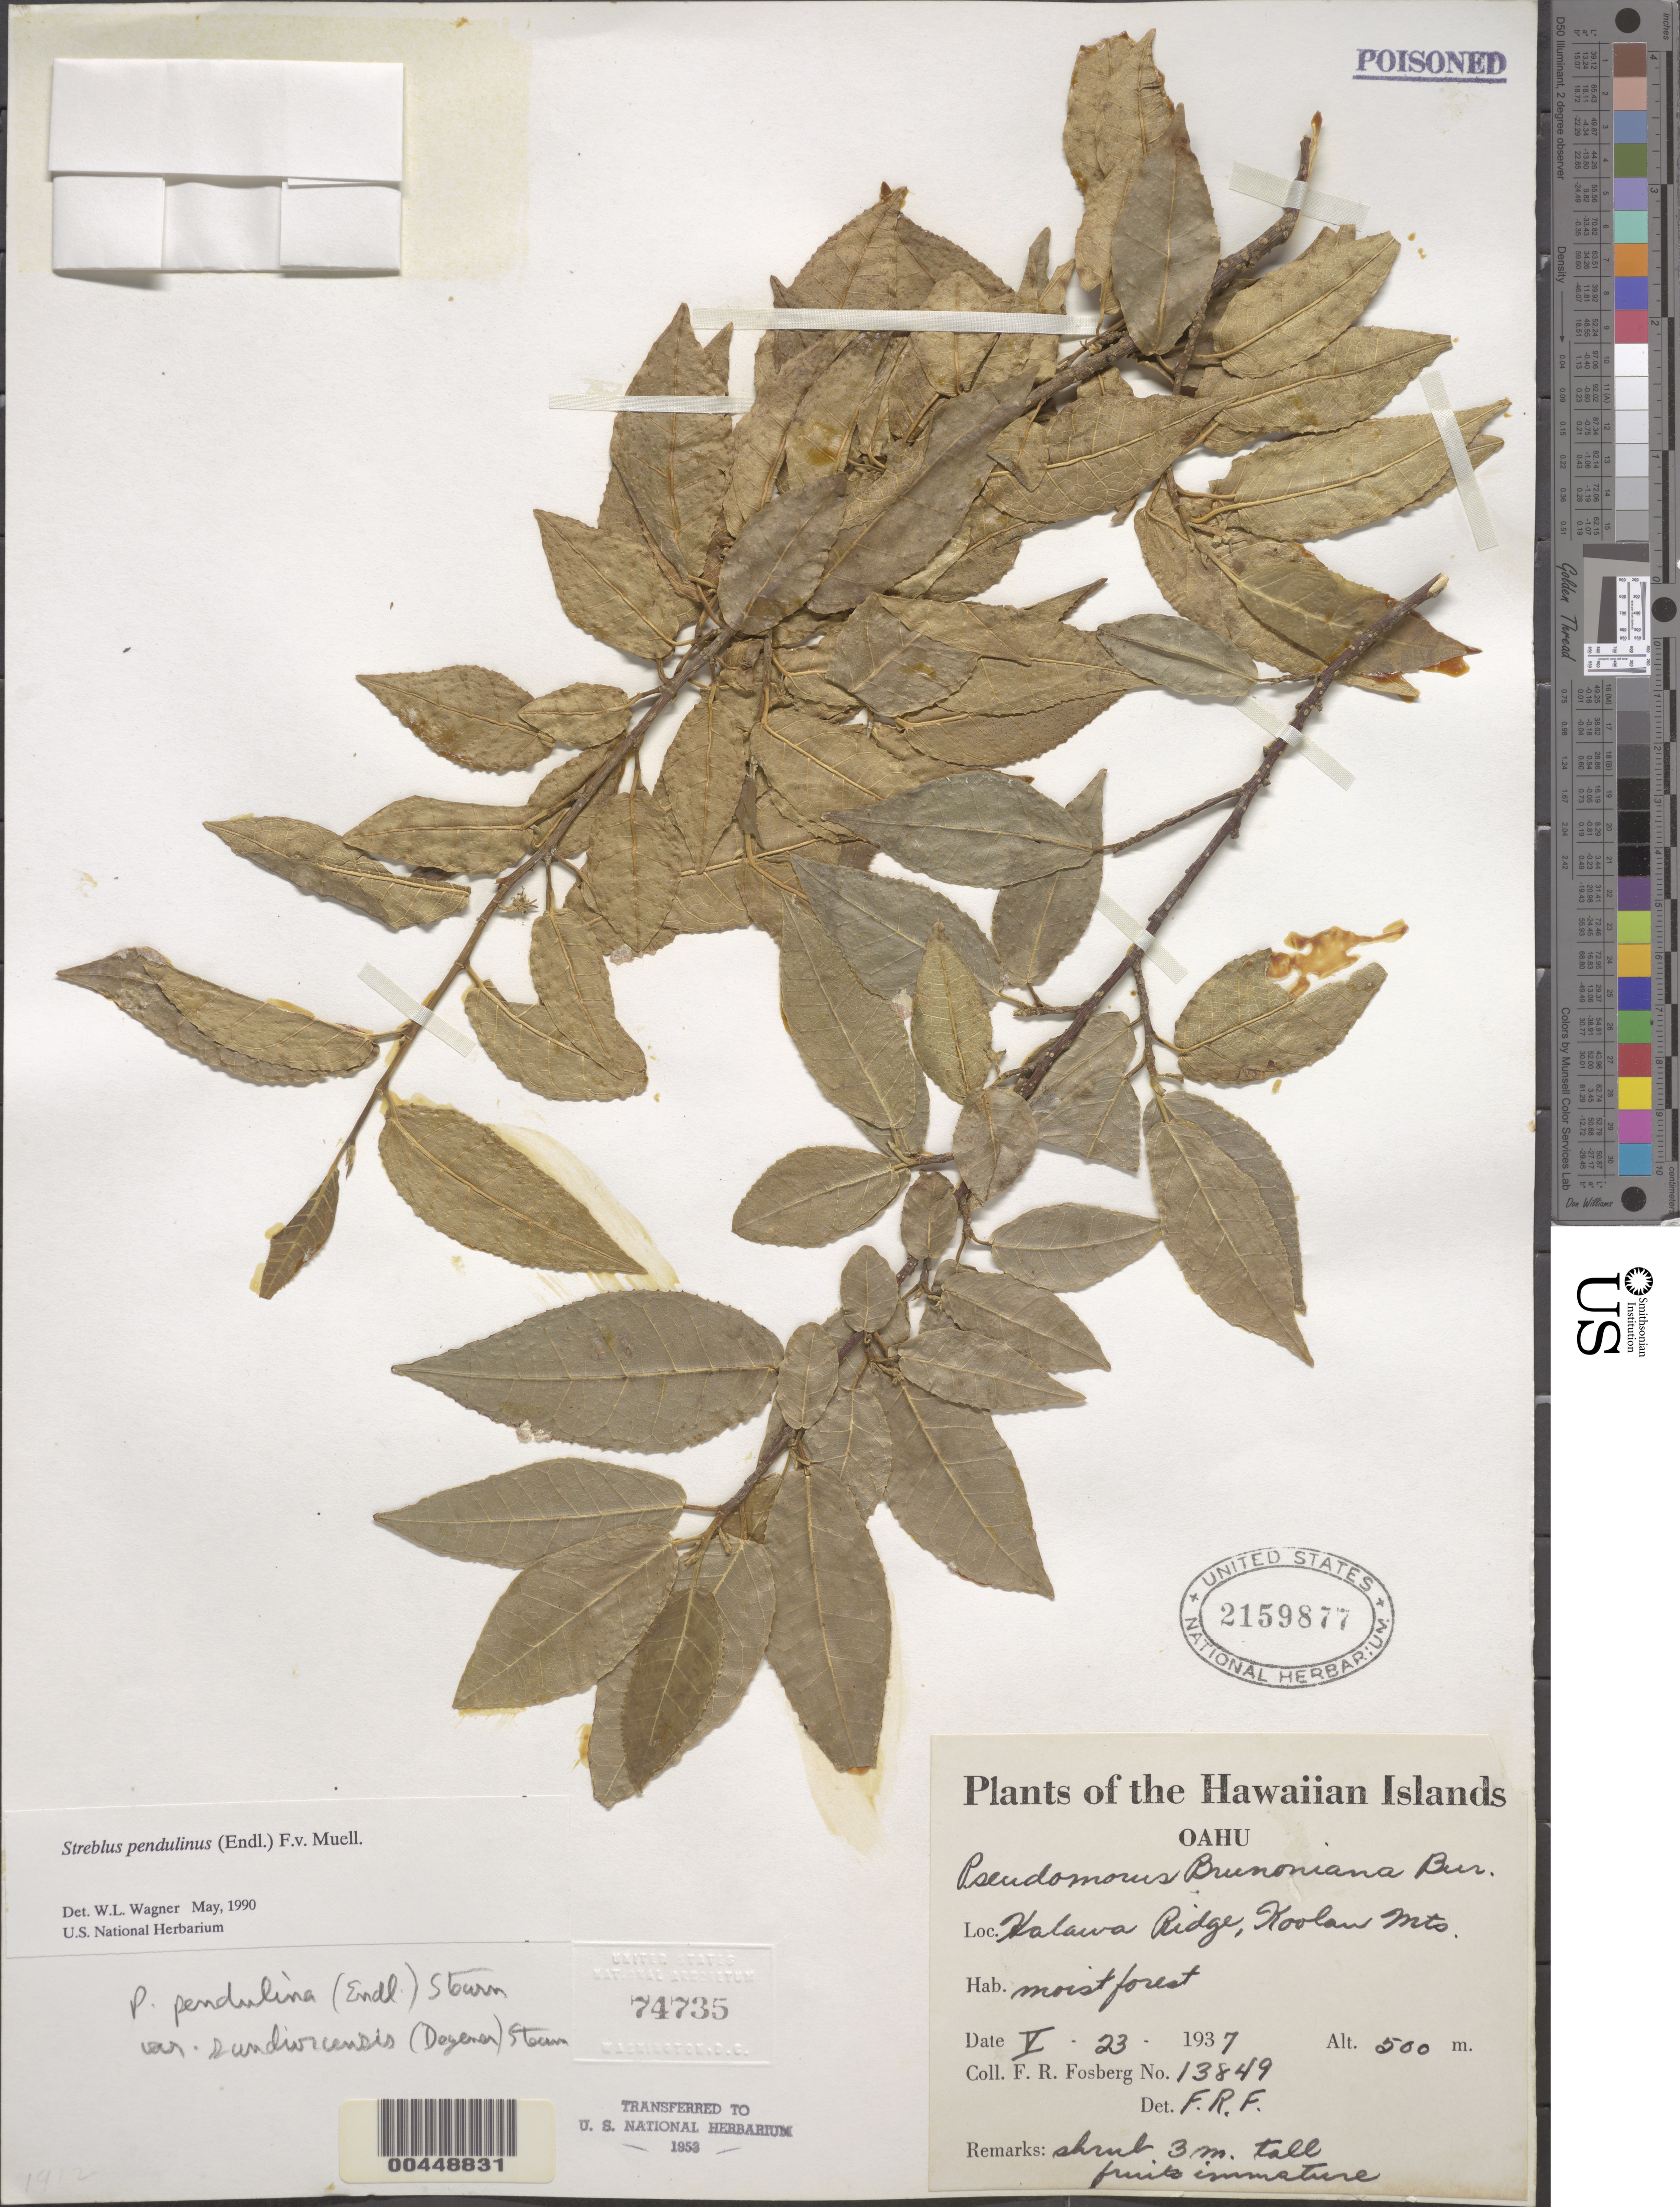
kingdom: Plantae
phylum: Tracheophyta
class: Magnoliopsida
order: Rosales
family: Moraceae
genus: Paratrophis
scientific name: Paratrophis pendulina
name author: (Endl.) E. M. Gardner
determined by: Wagner, W. L., (BOT), Smithsonian Institution - National Museum of Natural History (UNITED STATES)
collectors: F. R. Fosberg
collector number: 13849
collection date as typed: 23 May 1937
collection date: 1937-05-23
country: United States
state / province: Hawaii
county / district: Honolulu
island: Oahu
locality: Kalawa Ridge, Koolau Mts.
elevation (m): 500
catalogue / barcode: US 2159877